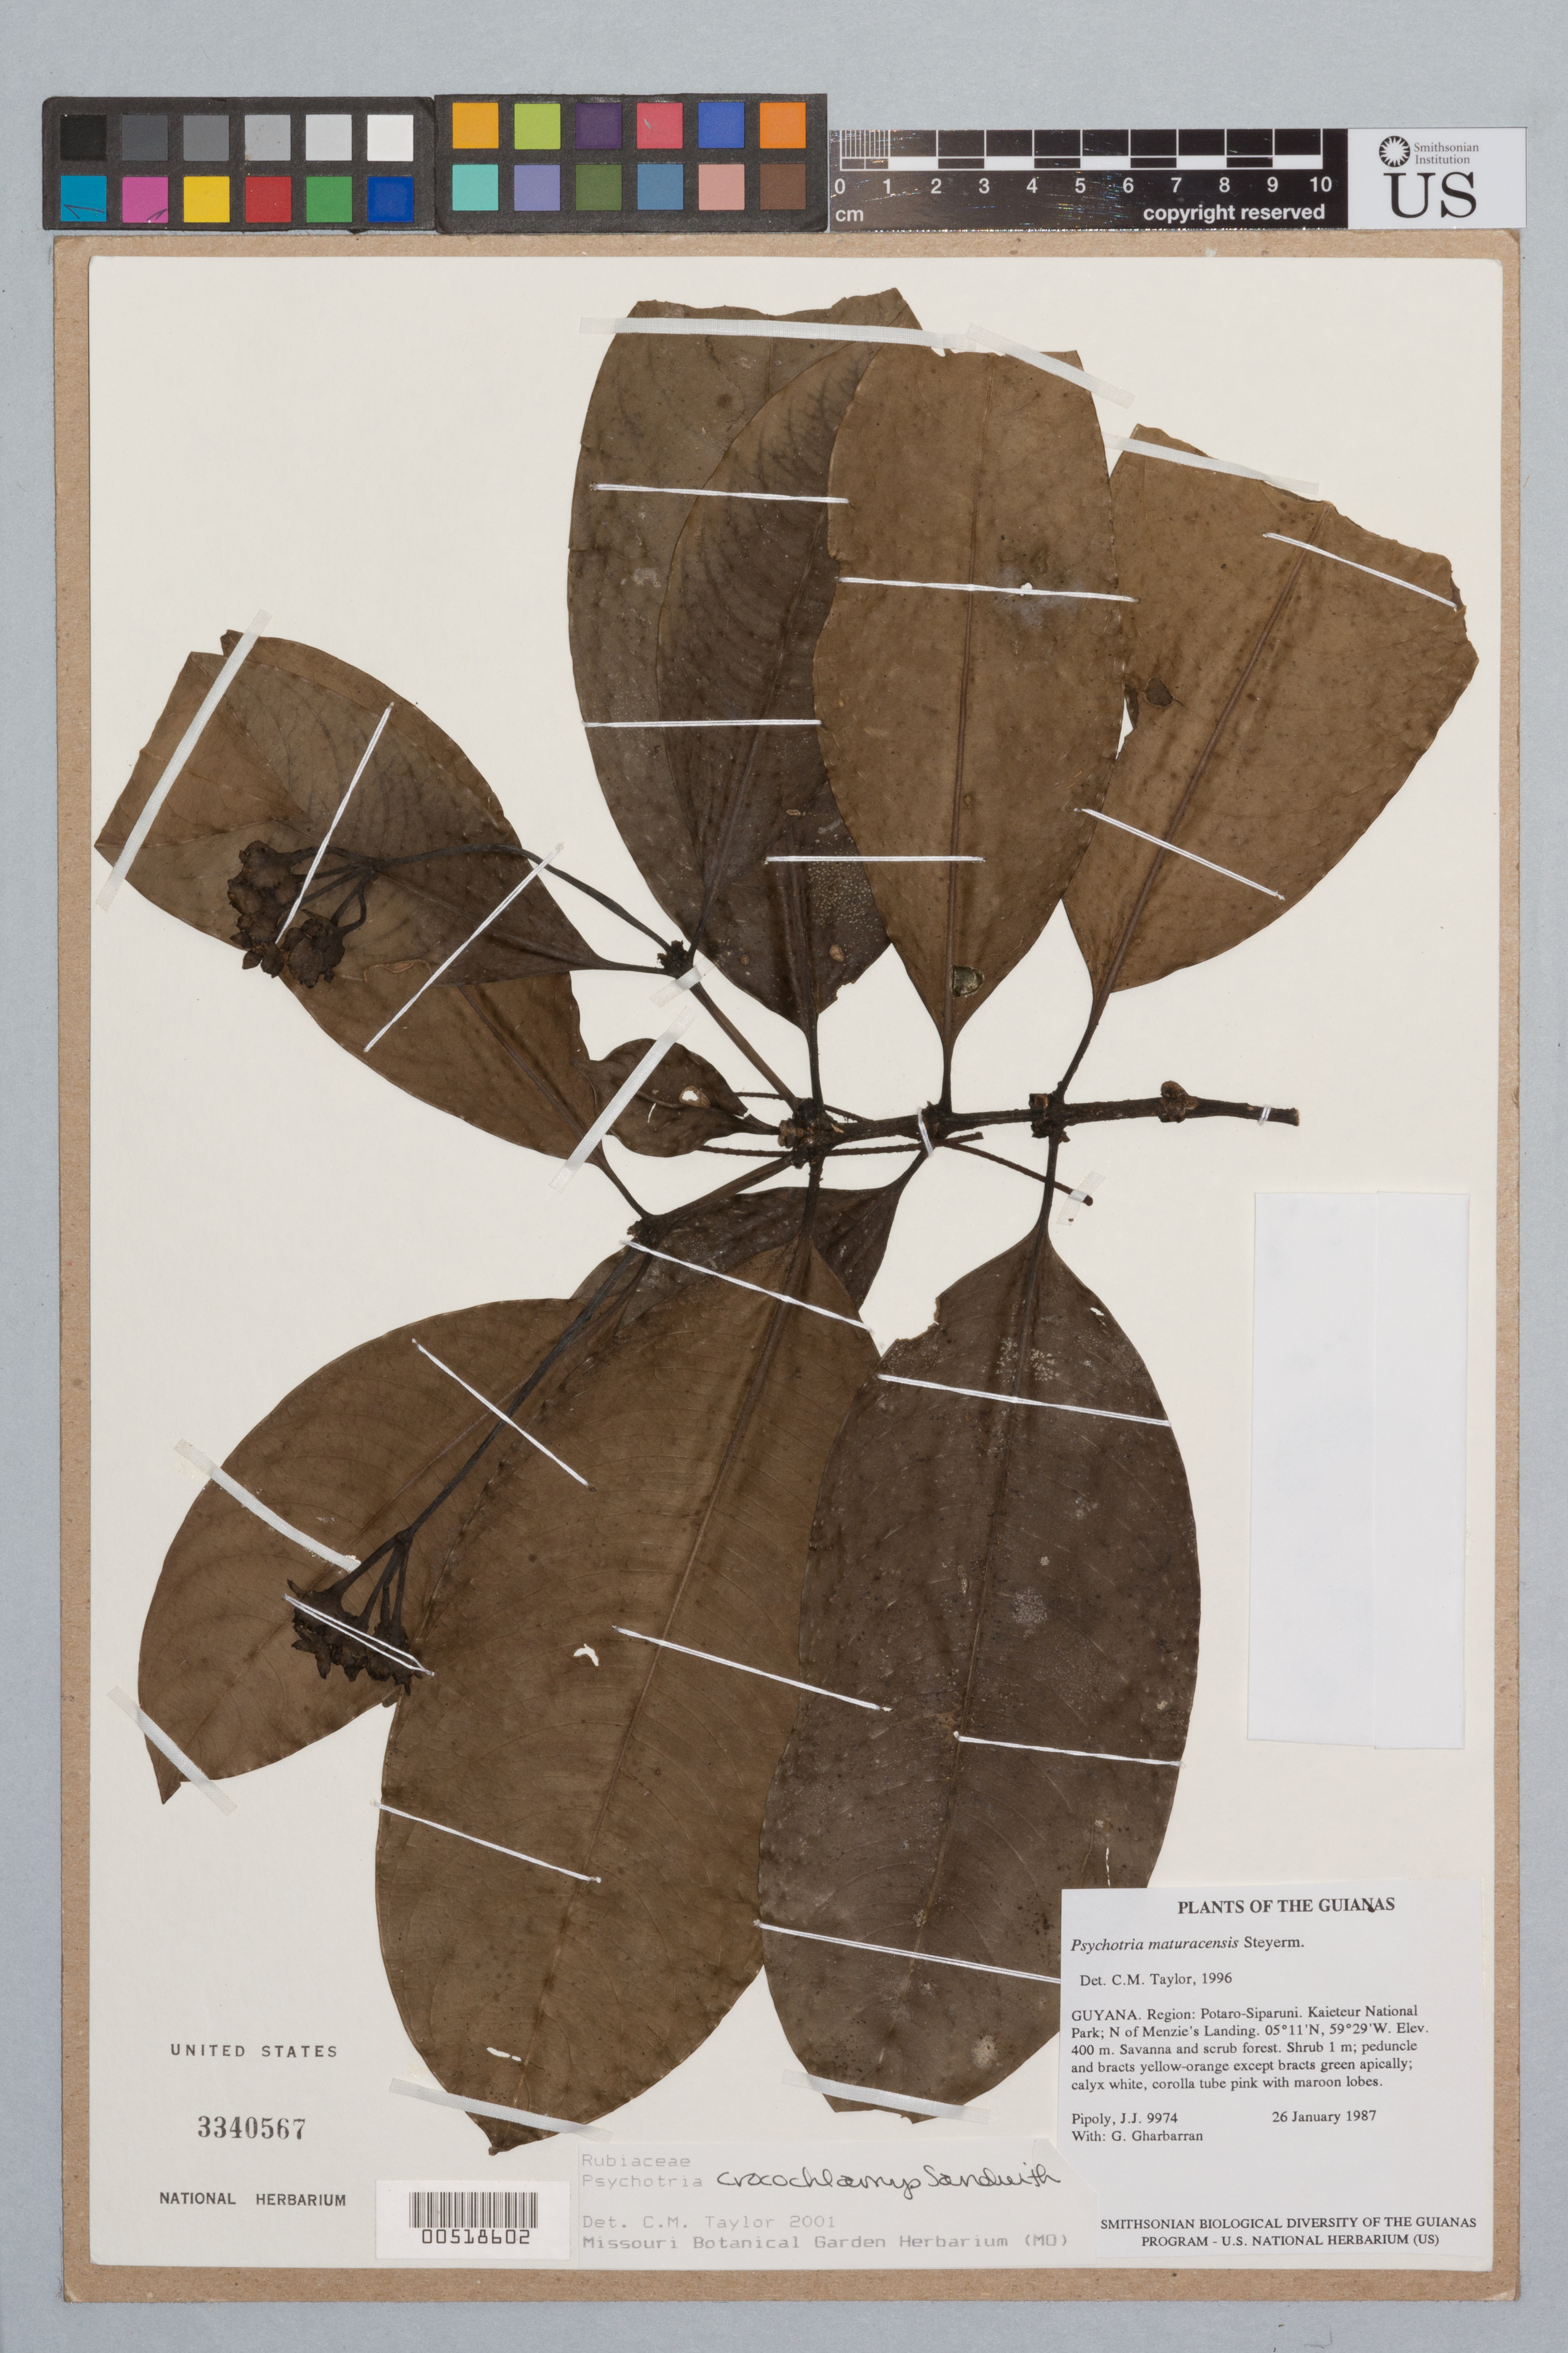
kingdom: Plantae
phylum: Tracheophyta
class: Magnoliopsida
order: Gentianales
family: Rubiaceae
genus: Palicourea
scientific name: Palicourea crocochlamys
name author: (Sandw.) Delprete & J.H. Kirkbr.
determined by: Kirkbride, J. H., Jr.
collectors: J. J. Pipoly & G. Gharbarran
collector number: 9974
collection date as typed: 26 January 1987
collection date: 1987-01-26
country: Guyana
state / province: Potaro-Siparuni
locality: Kaieteur National Park; N of Menzie's Landing and Kaieteur Falls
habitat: Savanna and scrub forest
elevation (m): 400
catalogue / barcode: US 3340567